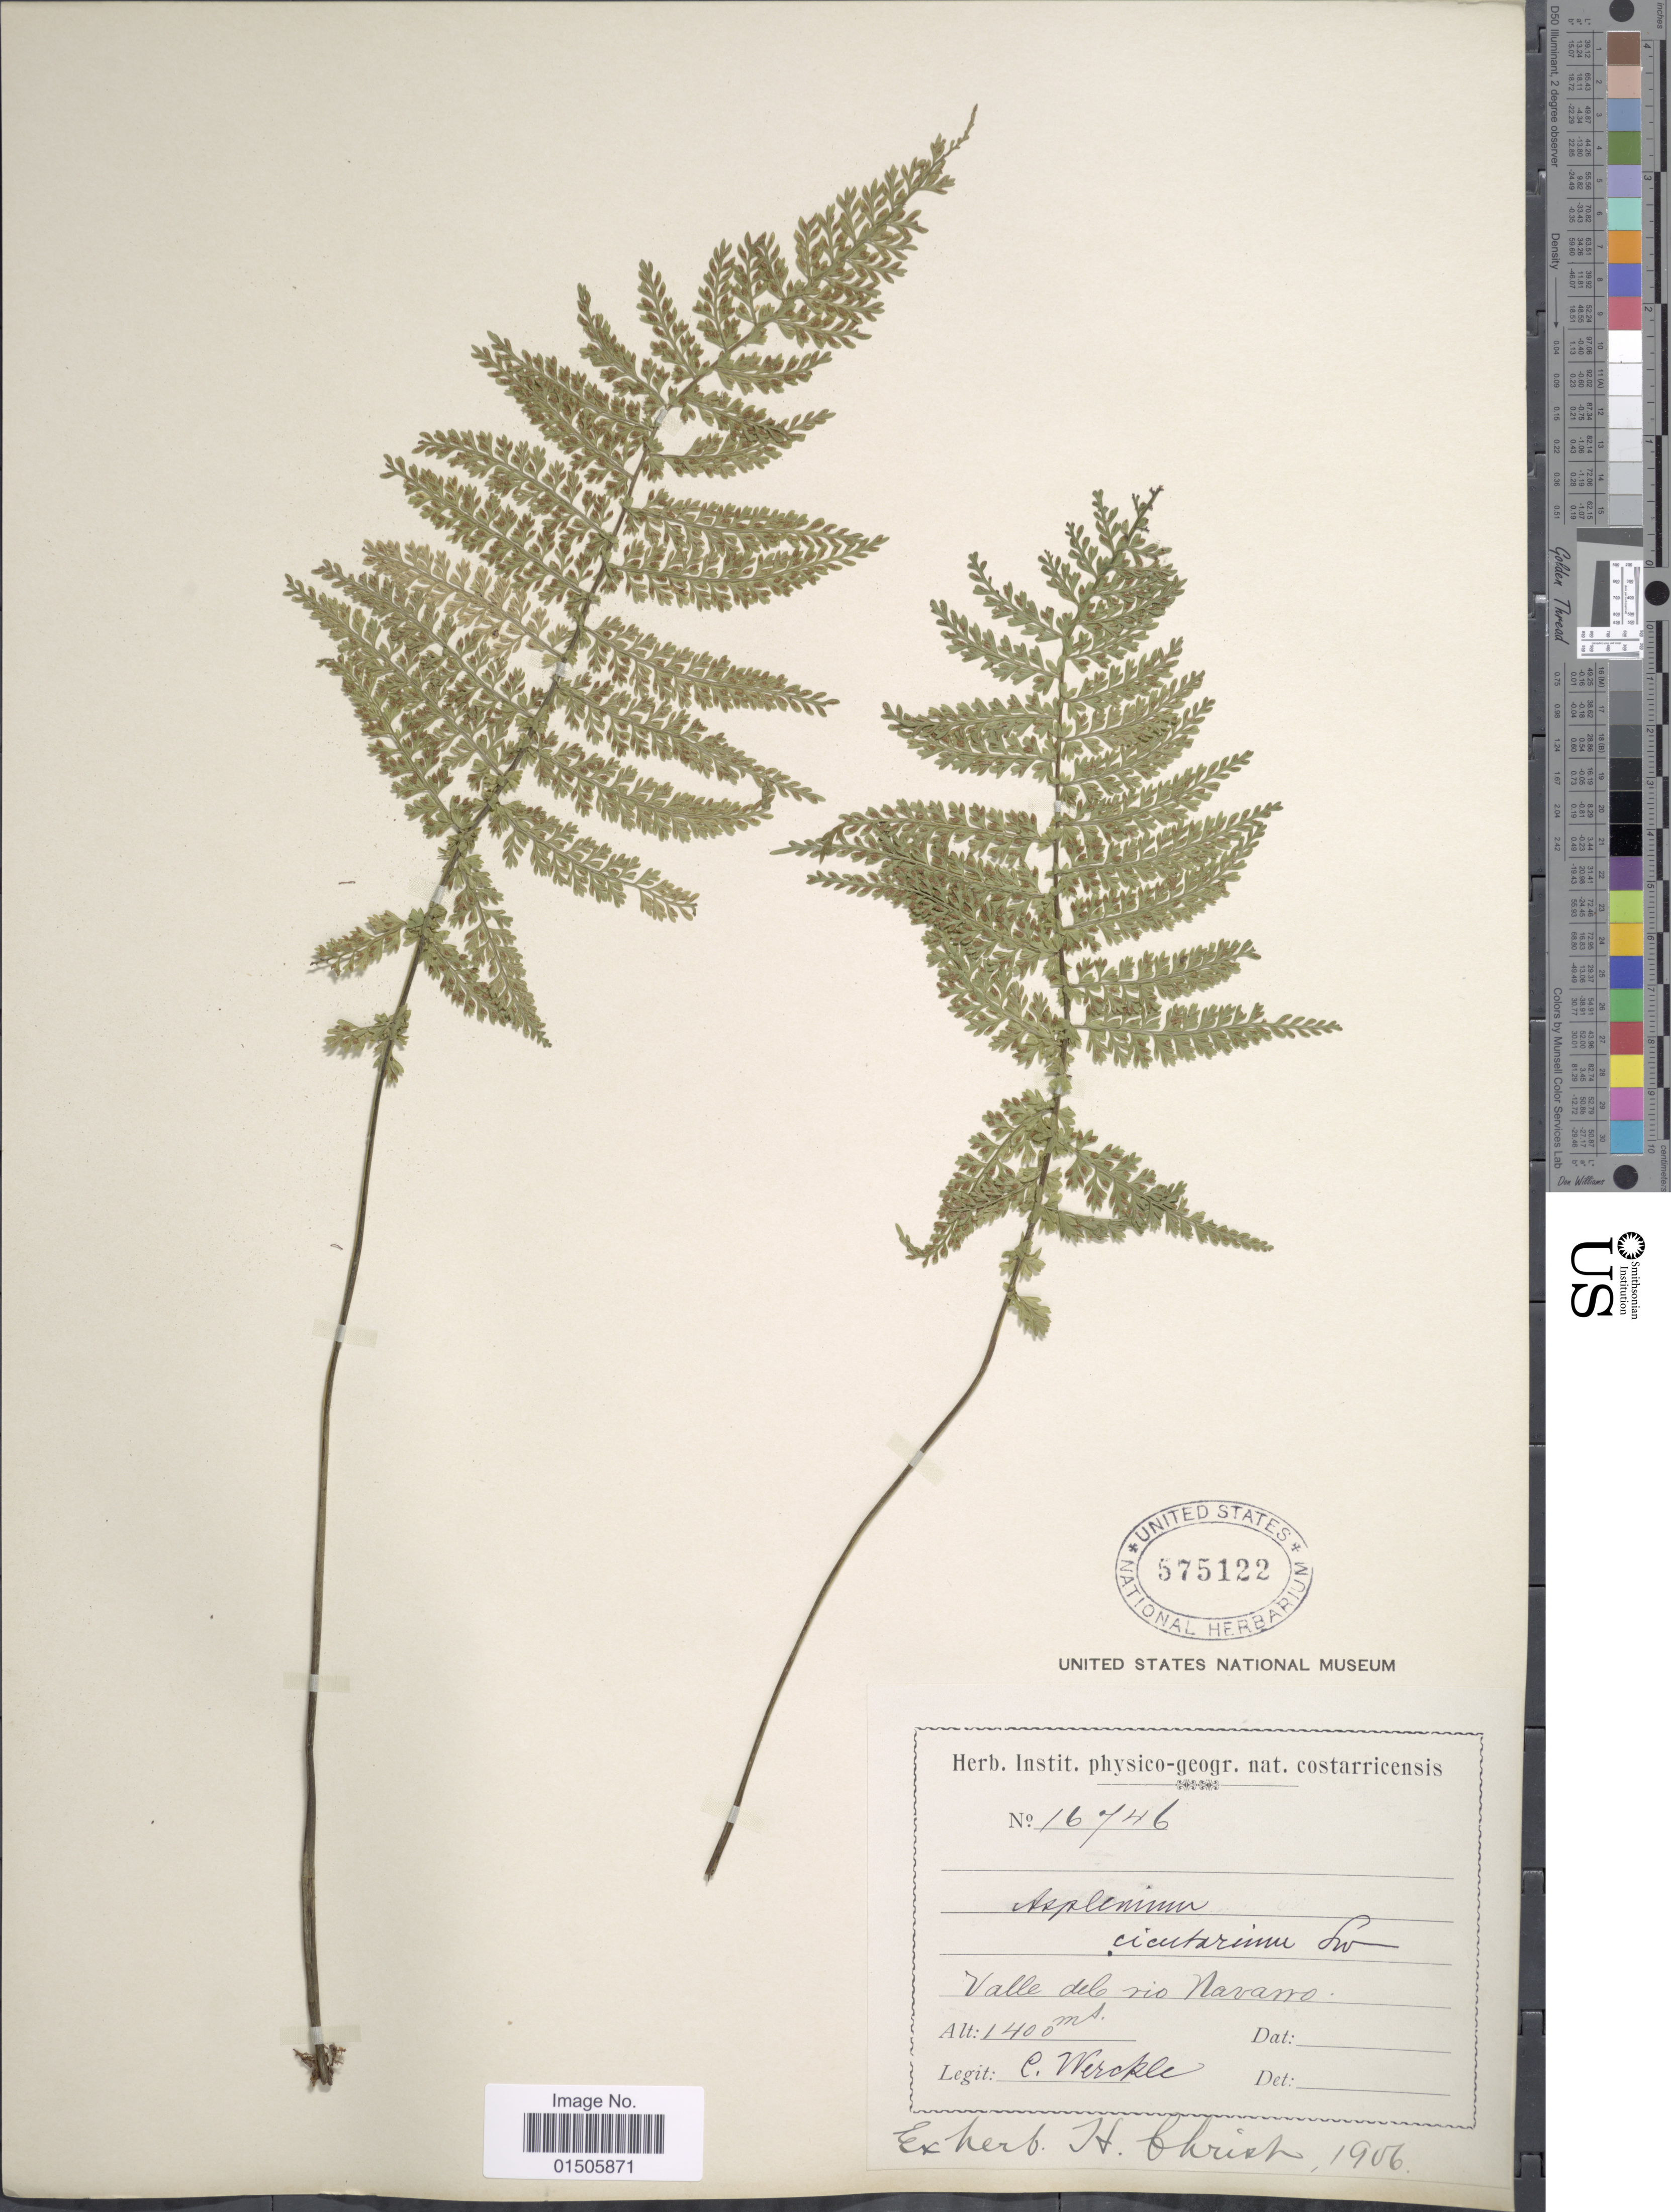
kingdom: Plantae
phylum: Tracheophyta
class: Polypodiopsida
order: Polypodiales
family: Aspleniaceae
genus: Asplenium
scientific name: Asplenium cristatum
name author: Lam.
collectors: C. Wercklé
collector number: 16746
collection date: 1906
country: Costa Rica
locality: Valle del rio Navarro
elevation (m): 1400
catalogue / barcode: US 575122